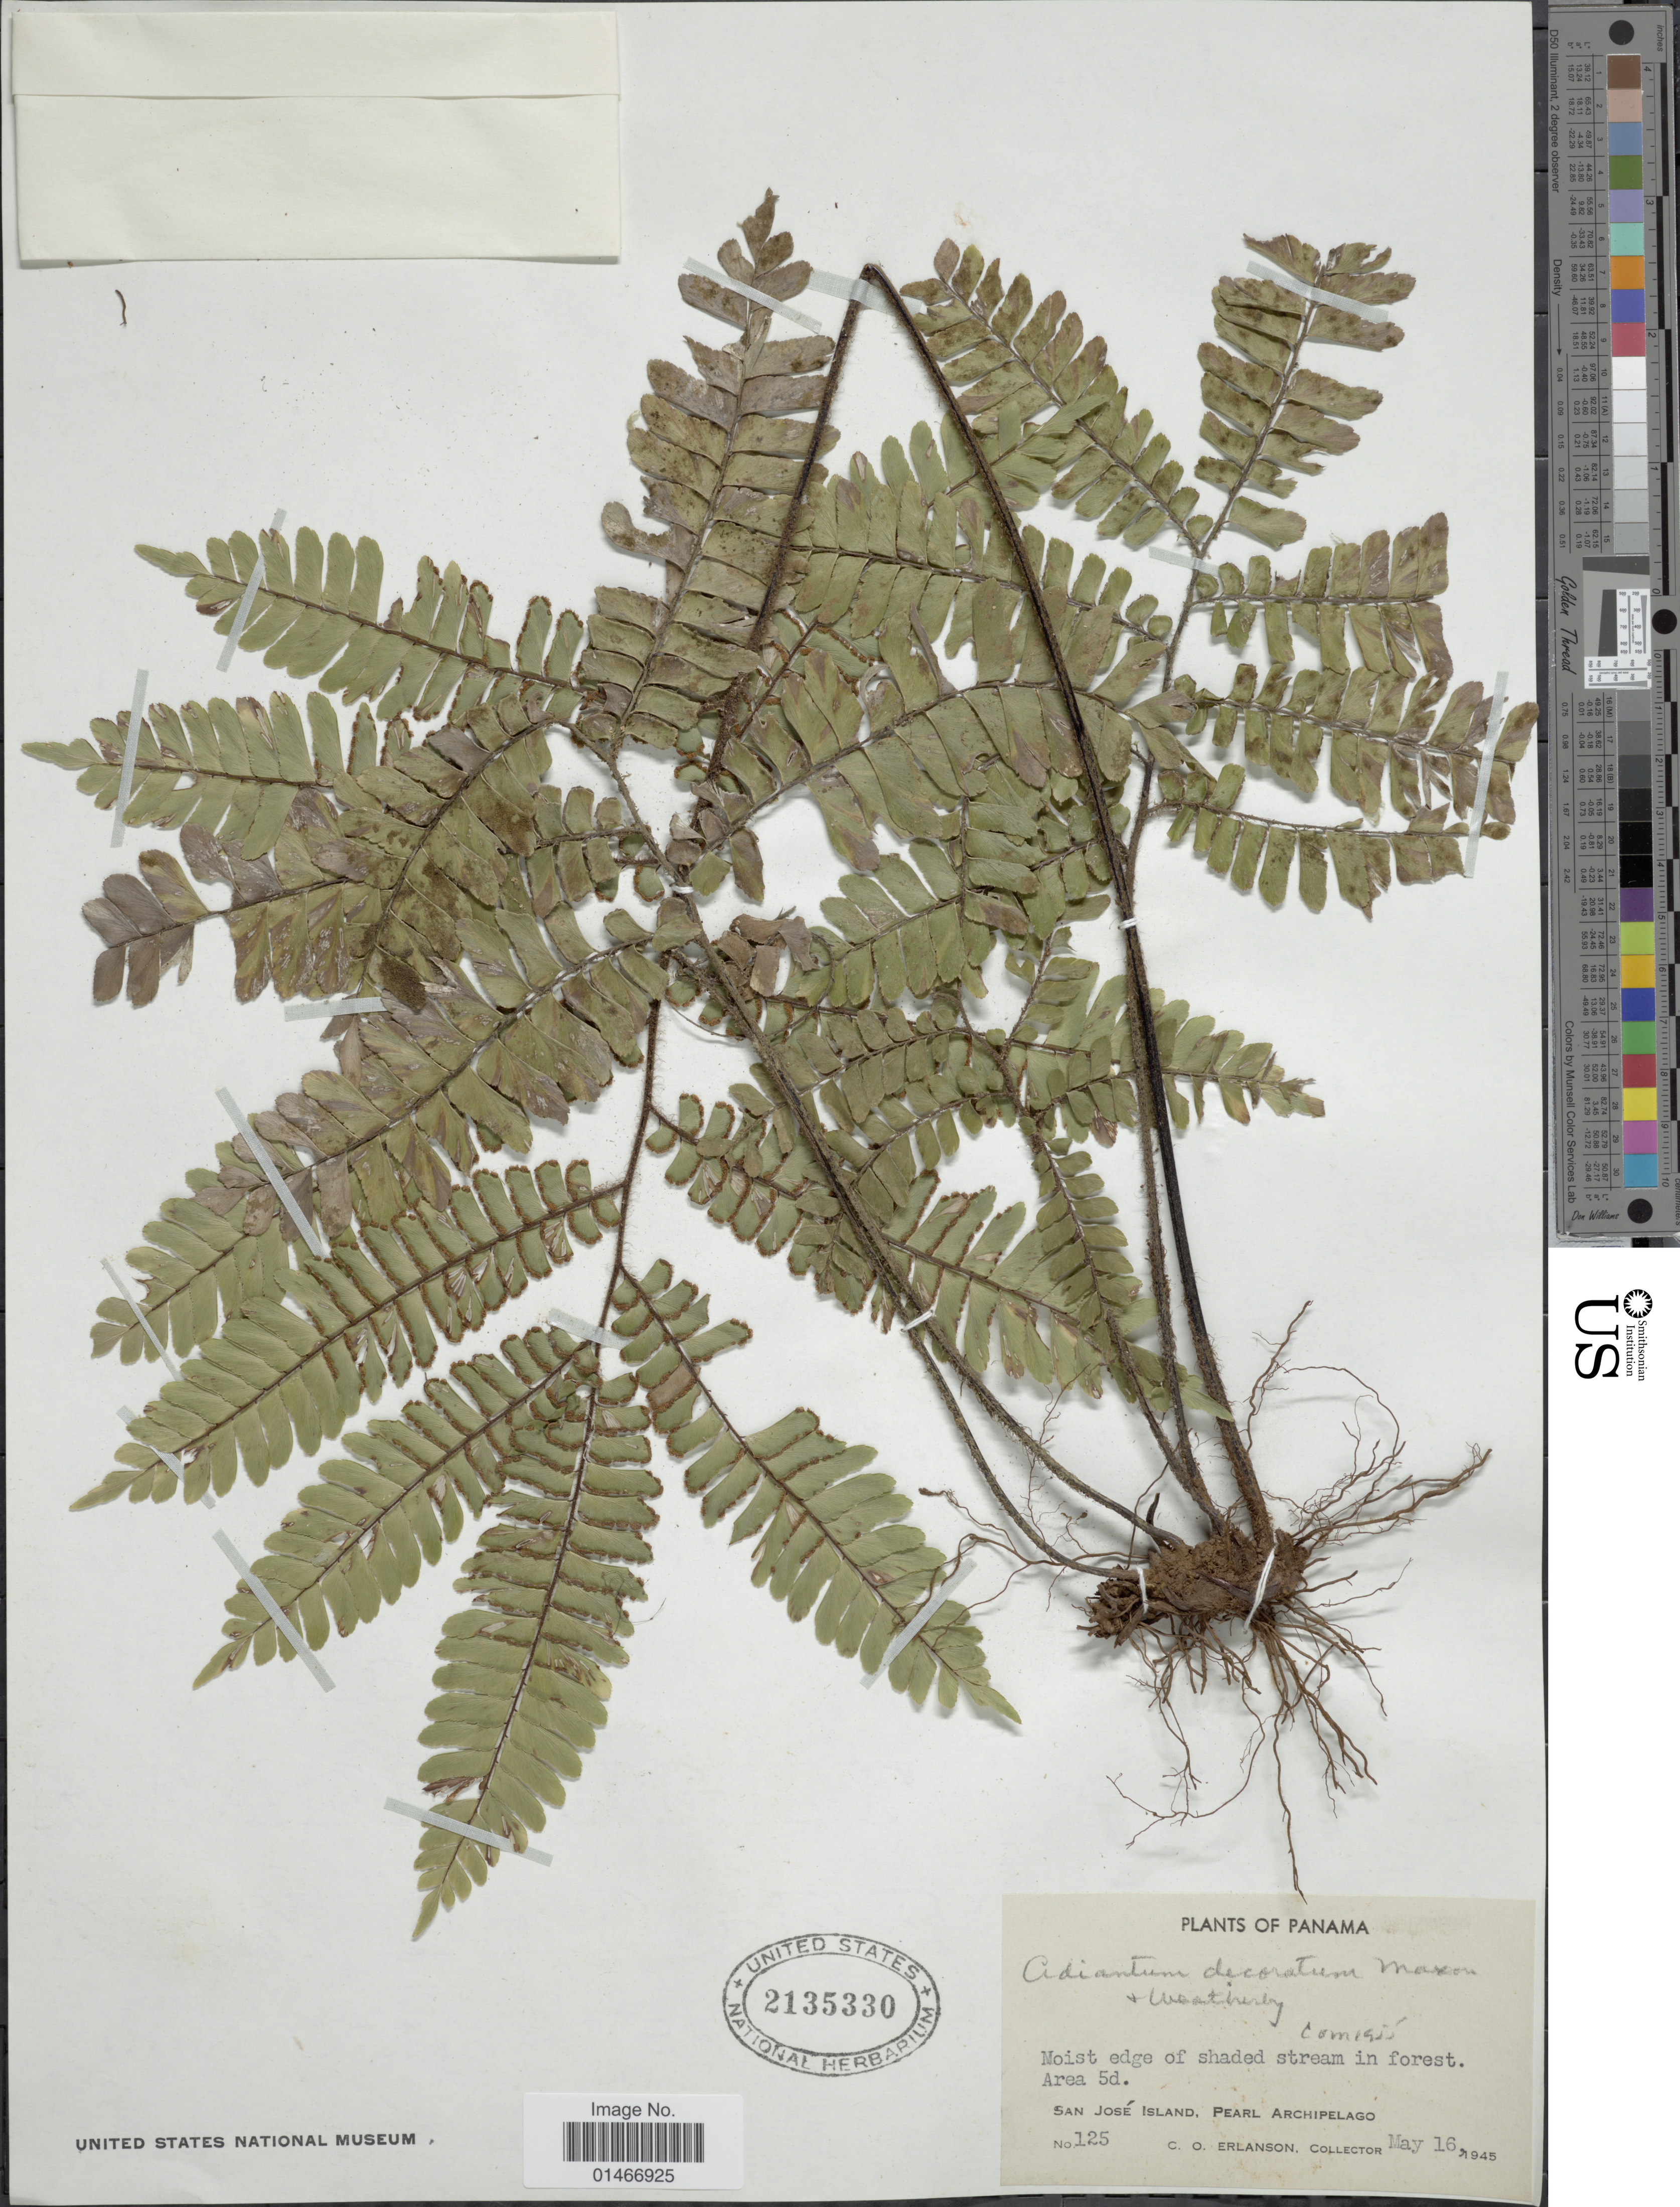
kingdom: Plantae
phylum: Tracheophyta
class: Polypodiopsida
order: Polypodiales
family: Pteridaceae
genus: Adiantum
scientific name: Adiantum decoratum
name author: Maxon & Weath.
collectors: C. O. Erlanson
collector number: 125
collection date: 1945-05-16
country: Panama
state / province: Panamá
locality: San Jose Island, Pearl Archipelago. Area 5d.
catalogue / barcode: US 2135330